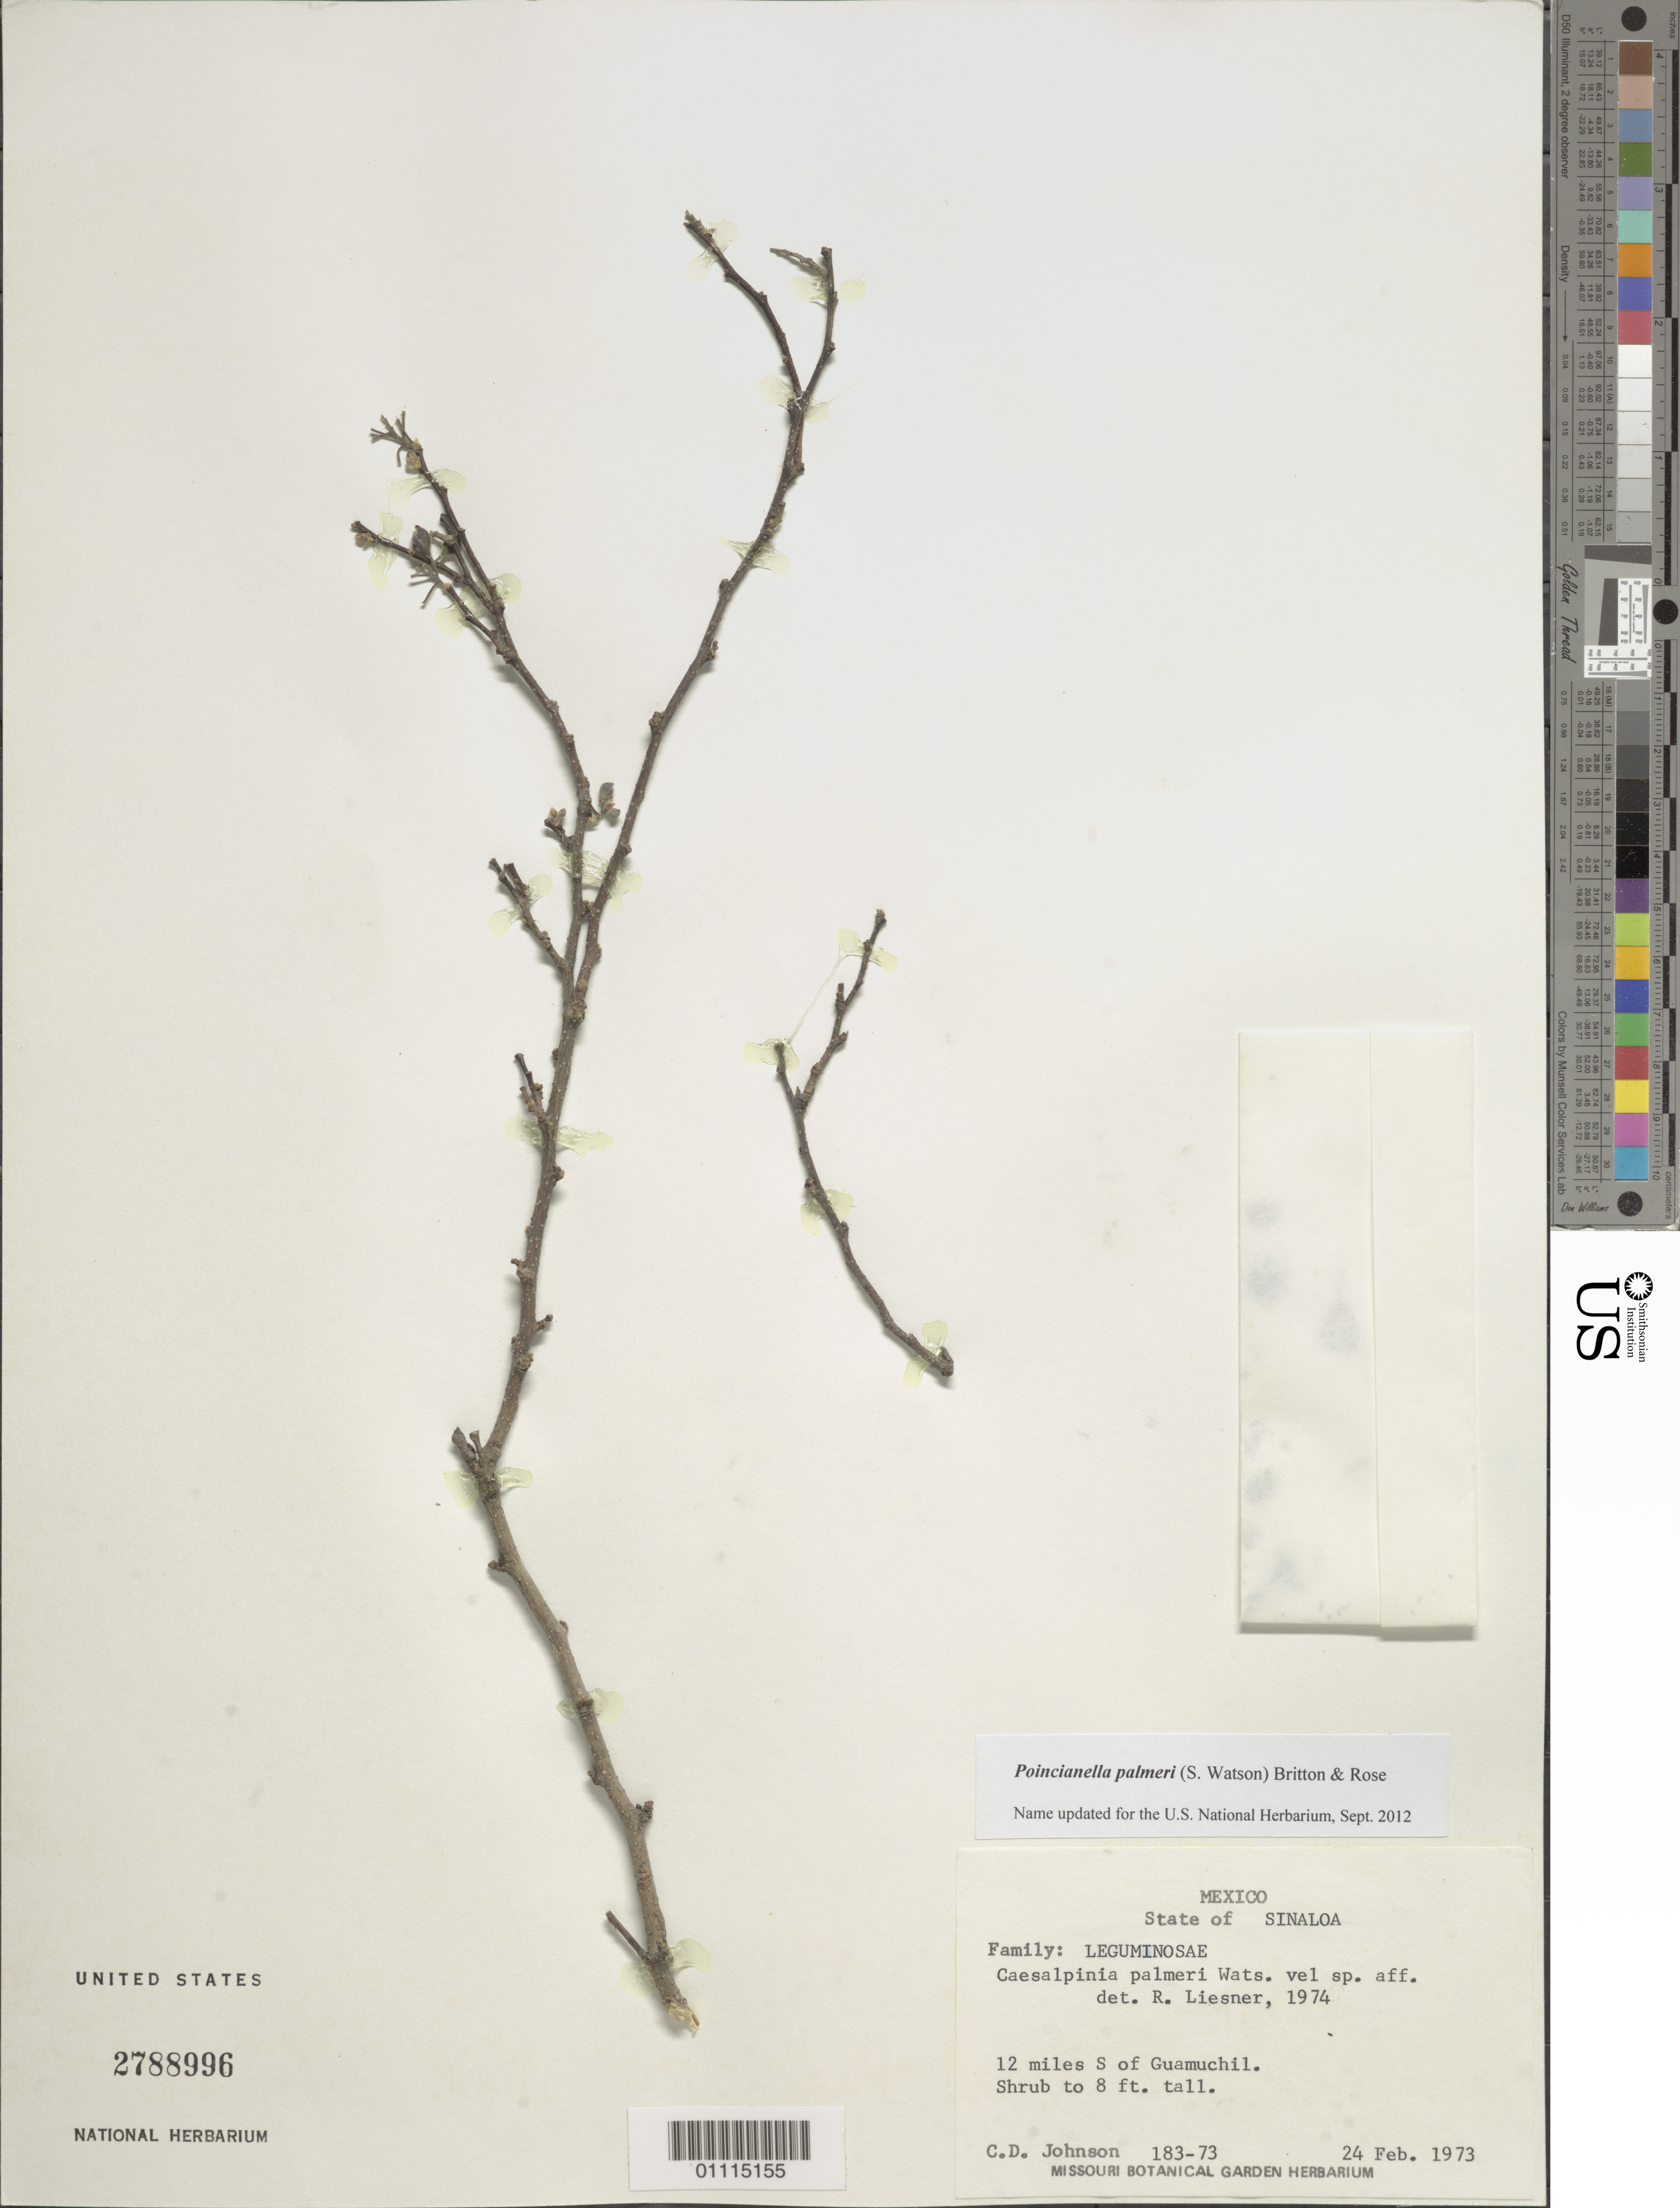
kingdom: Plantae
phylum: Tracheophyta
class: Magnoliopsida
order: Fabales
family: Fabaceae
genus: Erythrostemon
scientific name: Erythrostemon palmeri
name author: (S. Watson) Gagnon & G.P. Lewis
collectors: C. D. Johnson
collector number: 183-73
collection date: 1973-02-24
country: Mexico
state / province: Sinaloa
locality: Guamuchil, 12 miles S of.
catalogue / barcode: US 2788996